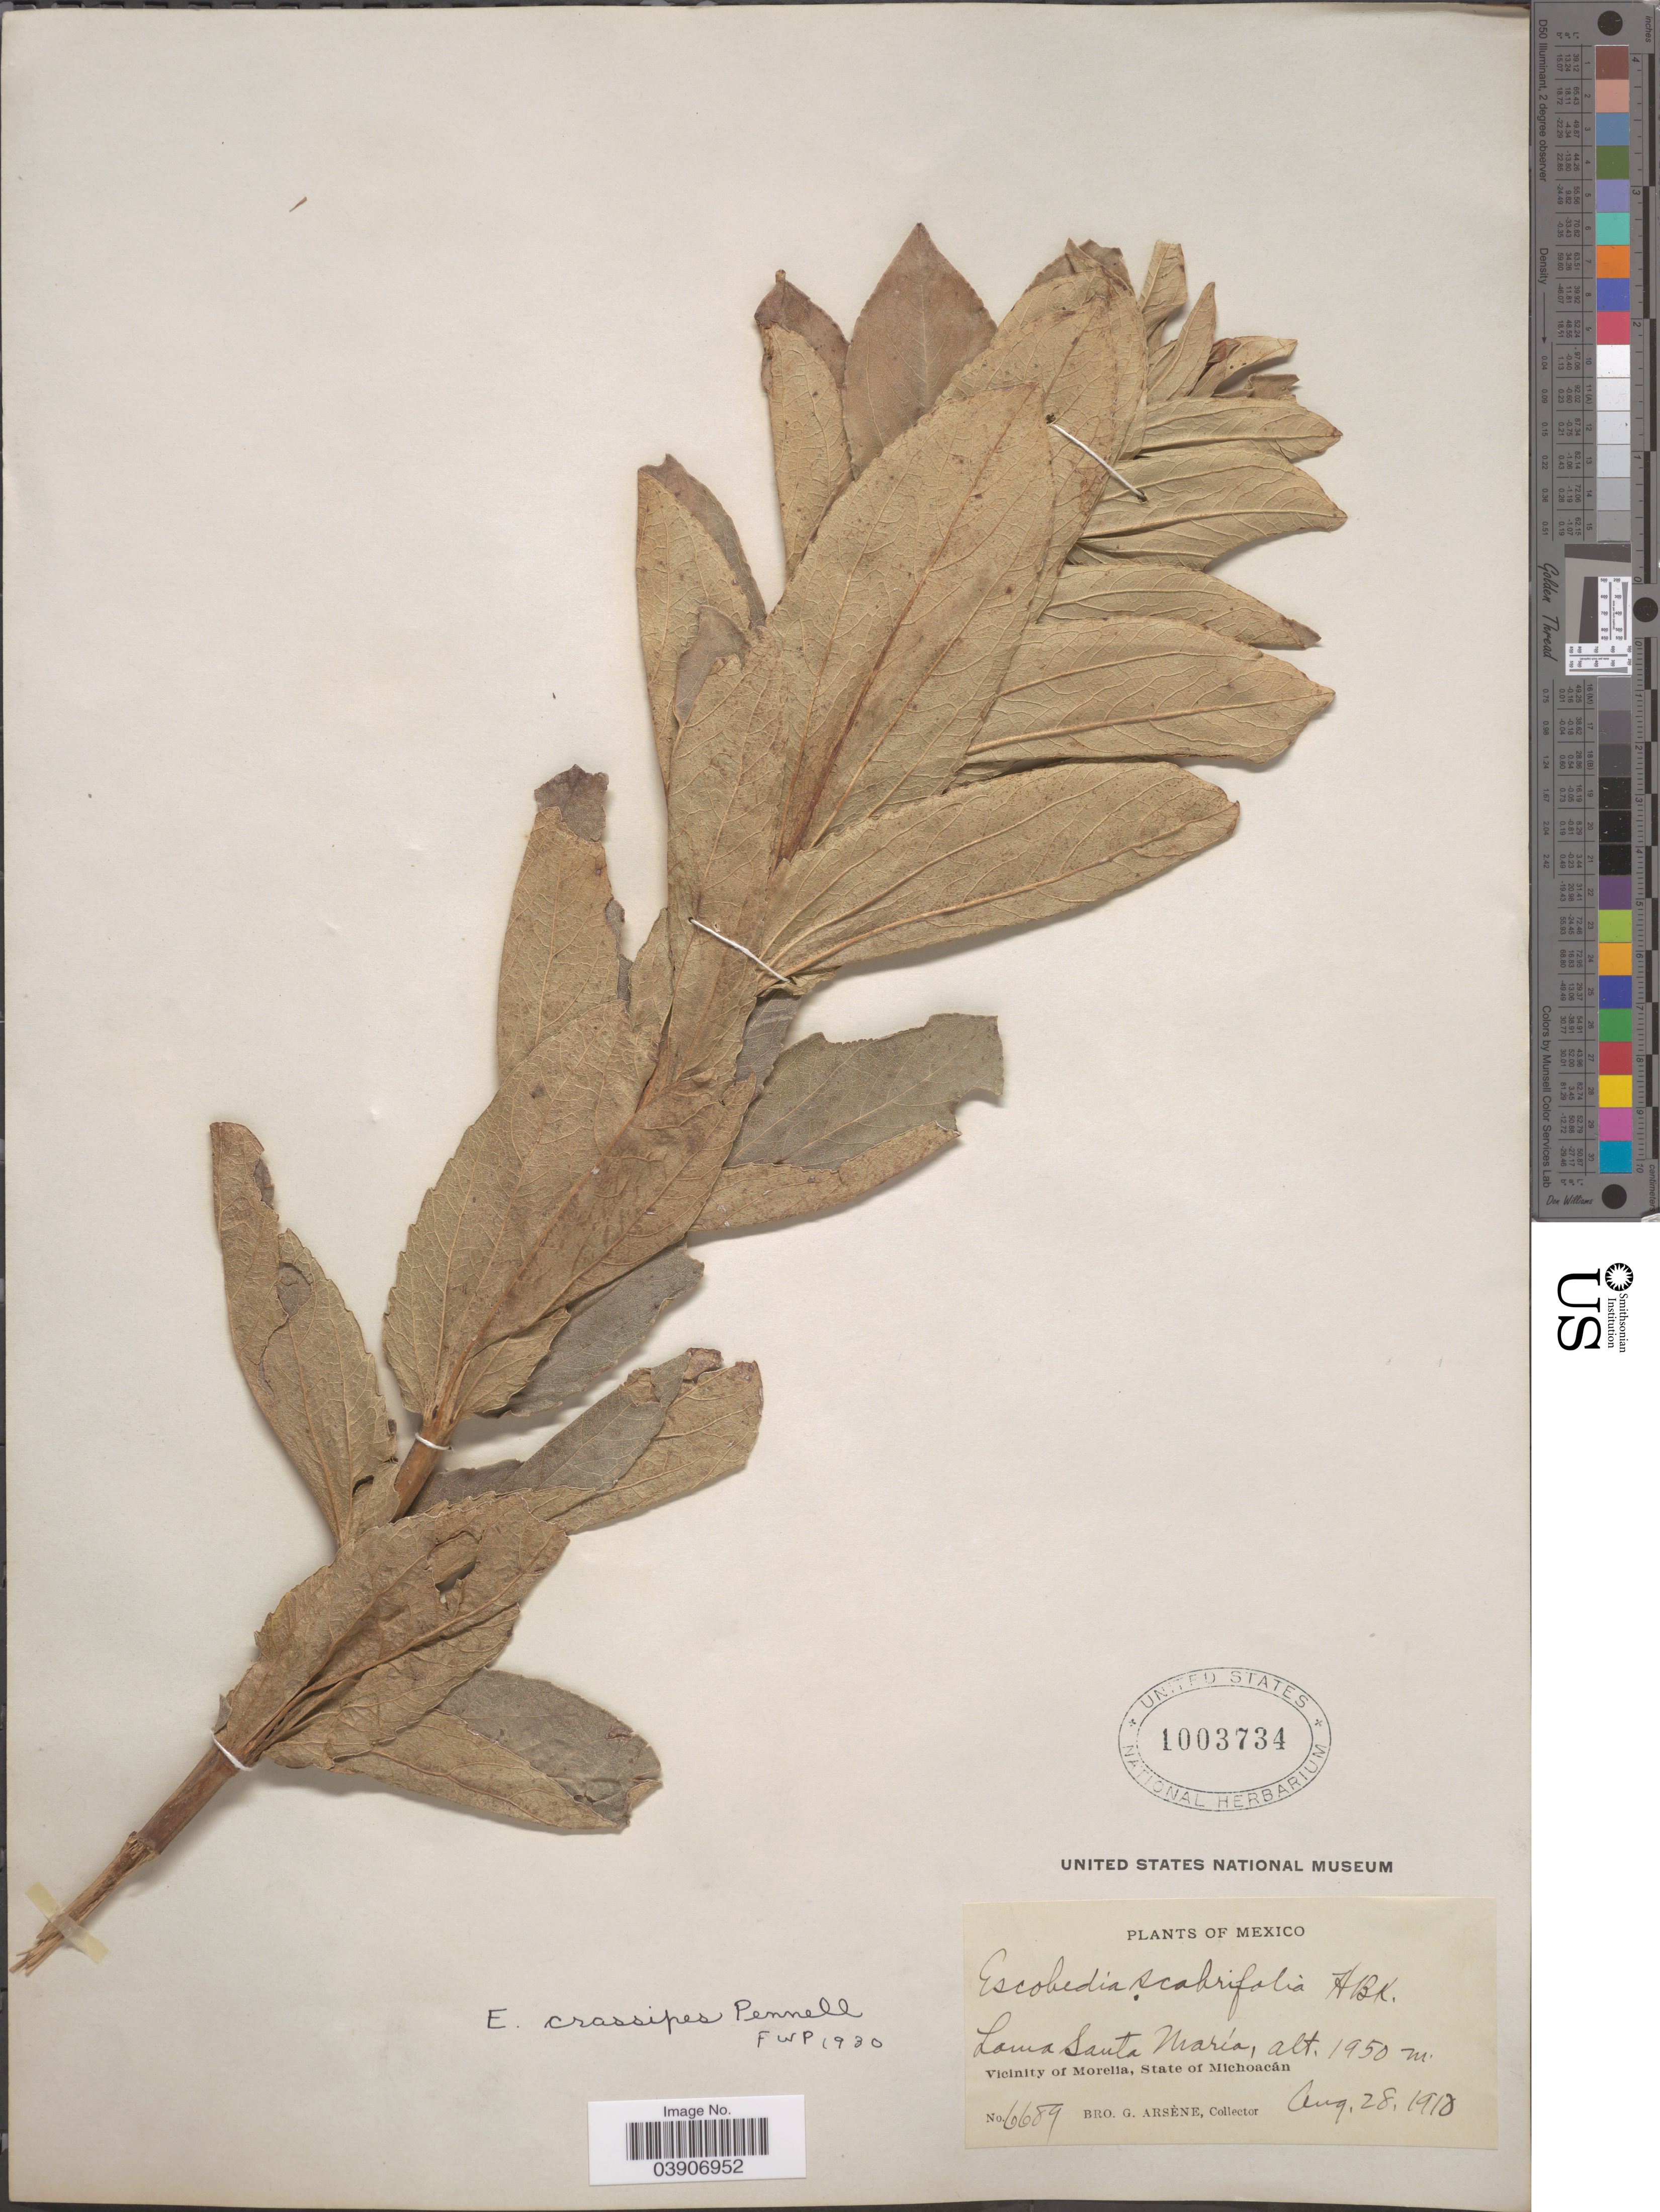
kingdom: Plantae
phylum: Tracheophyta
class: Magnoliopsida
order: Lamiales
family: Orobanchaceae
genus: Escobedia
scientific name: Escobedia crassipes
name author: Pennell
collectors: Bro. G. Arsène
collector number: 6689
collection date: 1910-08-28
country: Mexico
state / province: Michoacán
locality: Loma Santa María. Vicinity of Morelia.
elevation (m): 1950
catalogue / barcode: US 1003734